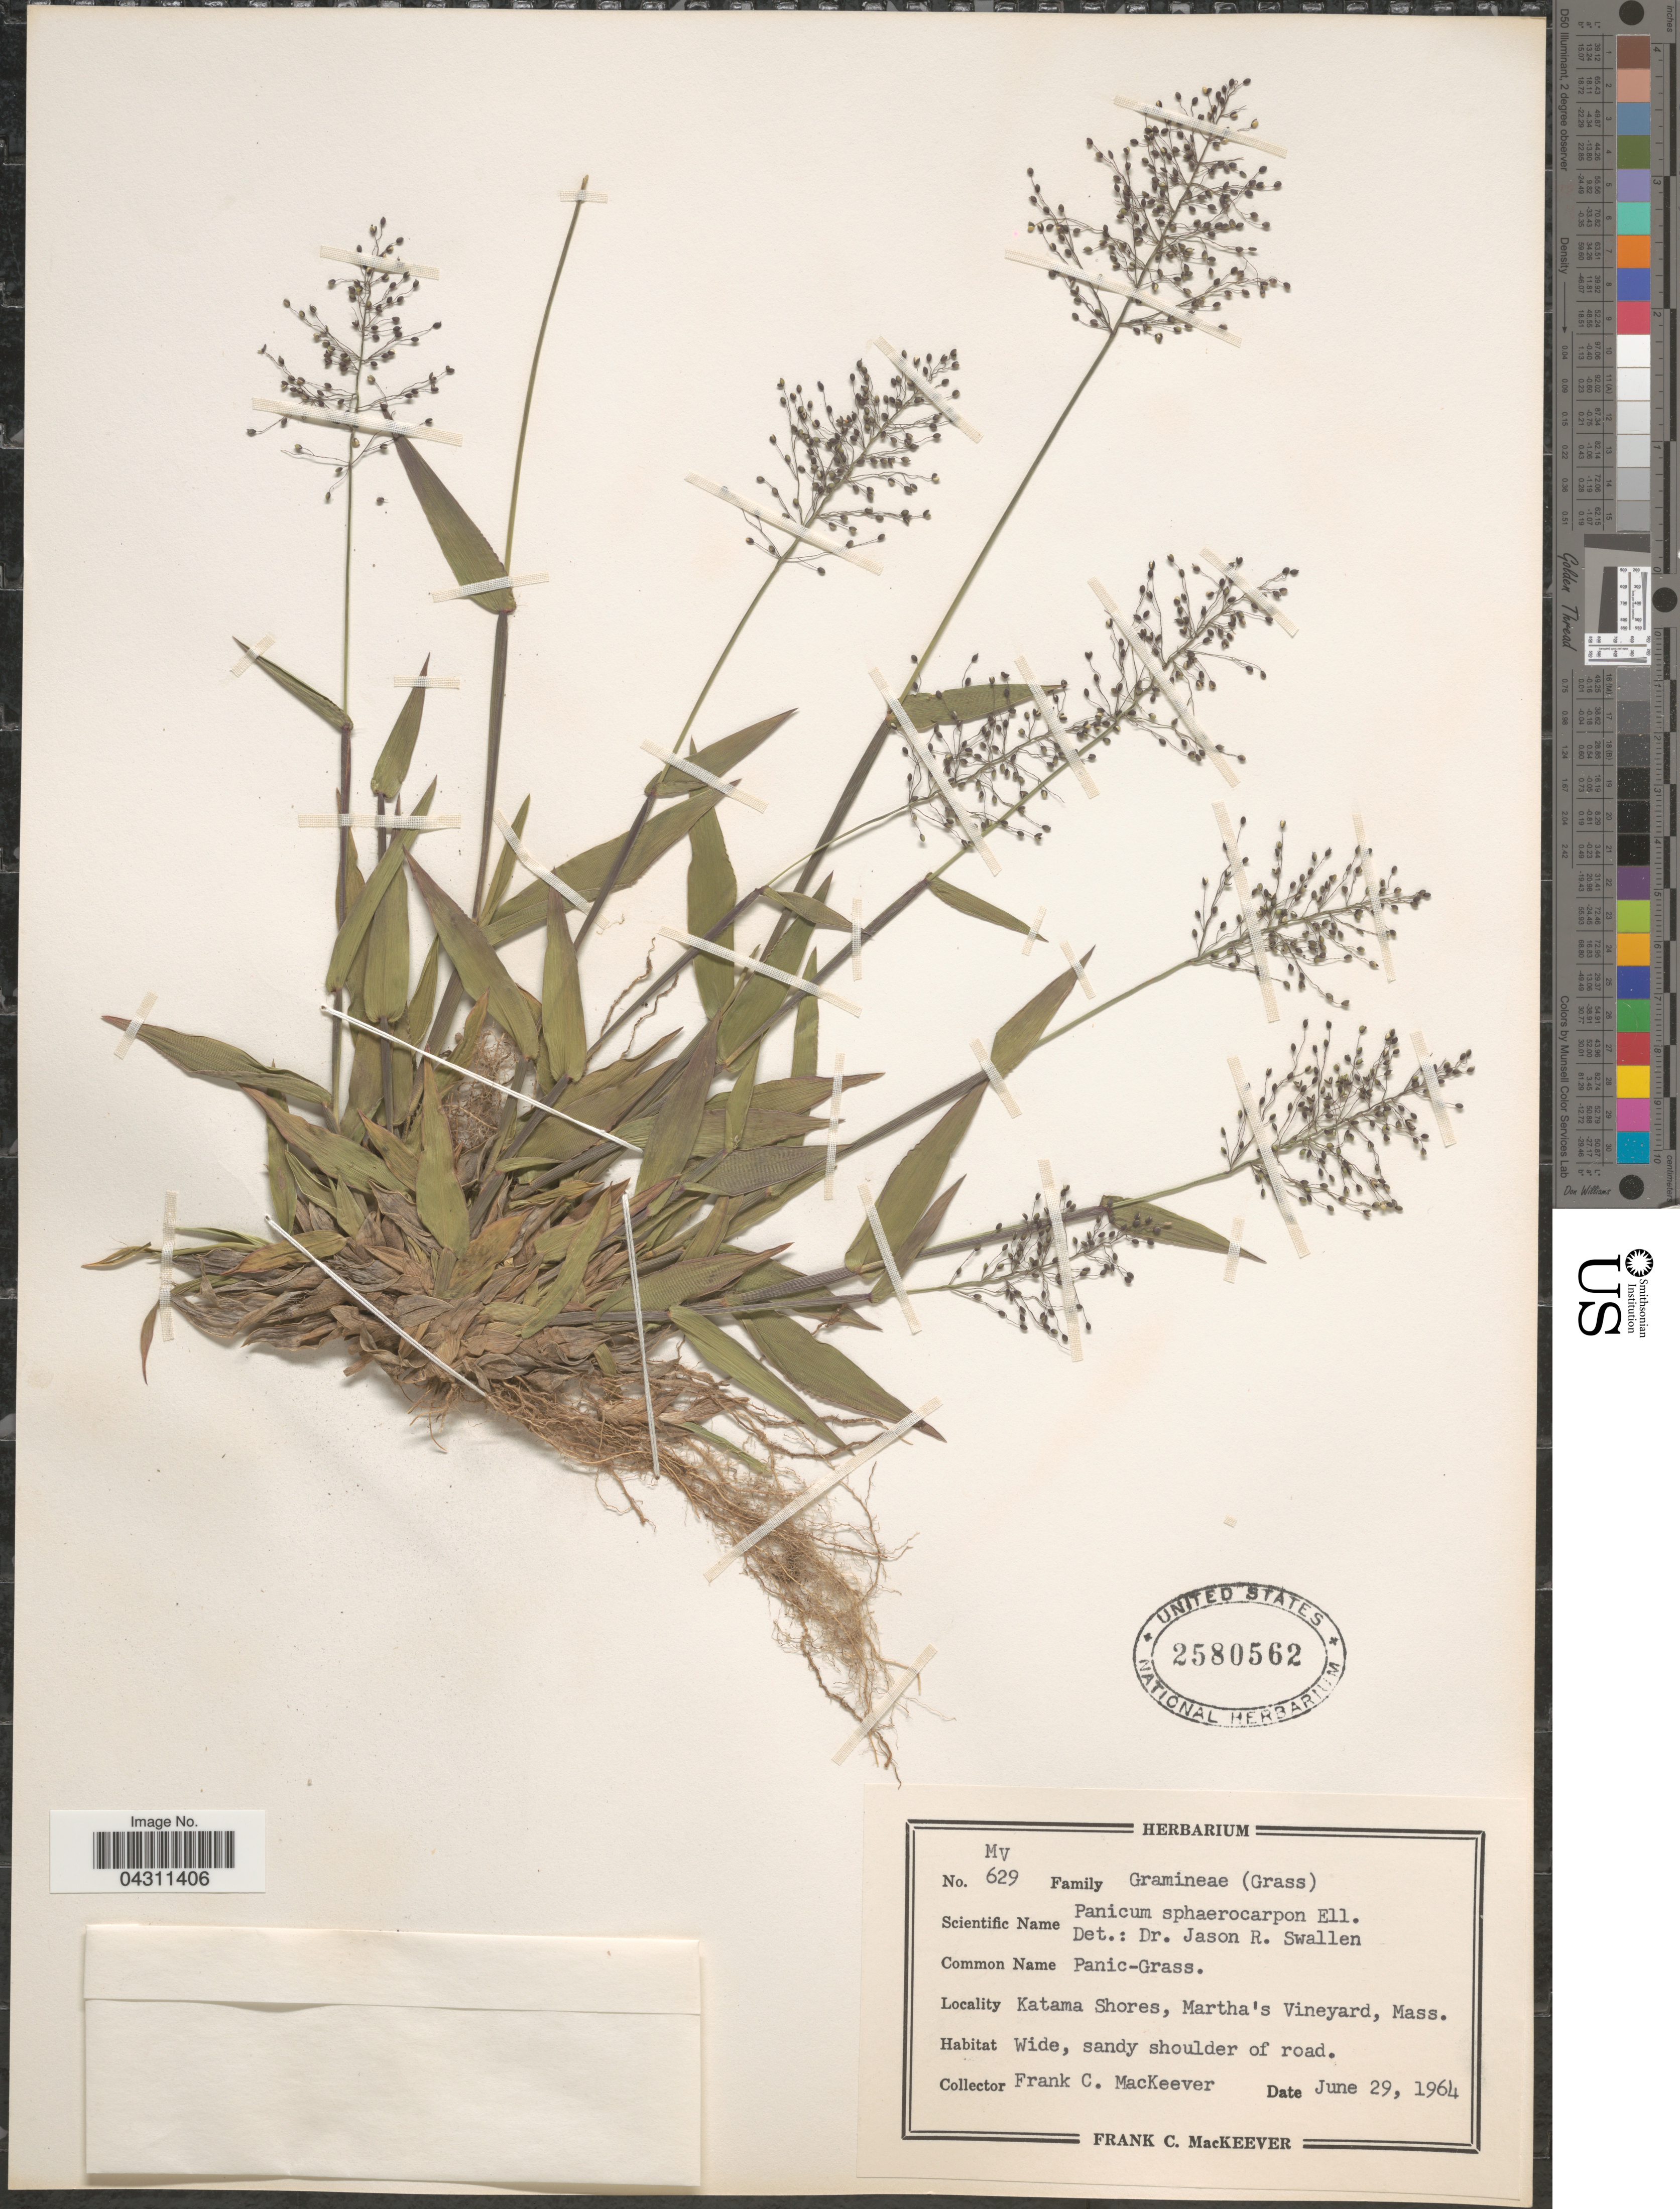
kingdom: Plantae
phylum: Tracheophyta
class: Liliopsida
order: Poales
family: Poaceae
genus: Dichanthelium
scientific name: Dichanthelium sphaerocarpon var. sphaerocarpon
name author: (Elliott) Gould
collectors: F. C. MacKeever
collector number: Mv629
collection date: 1964-06-29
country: United States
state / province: Massachusetts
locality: Katama Shores, Martha's Vineyard. Wide, sandy shoulder of road.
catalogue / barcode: US 2580562